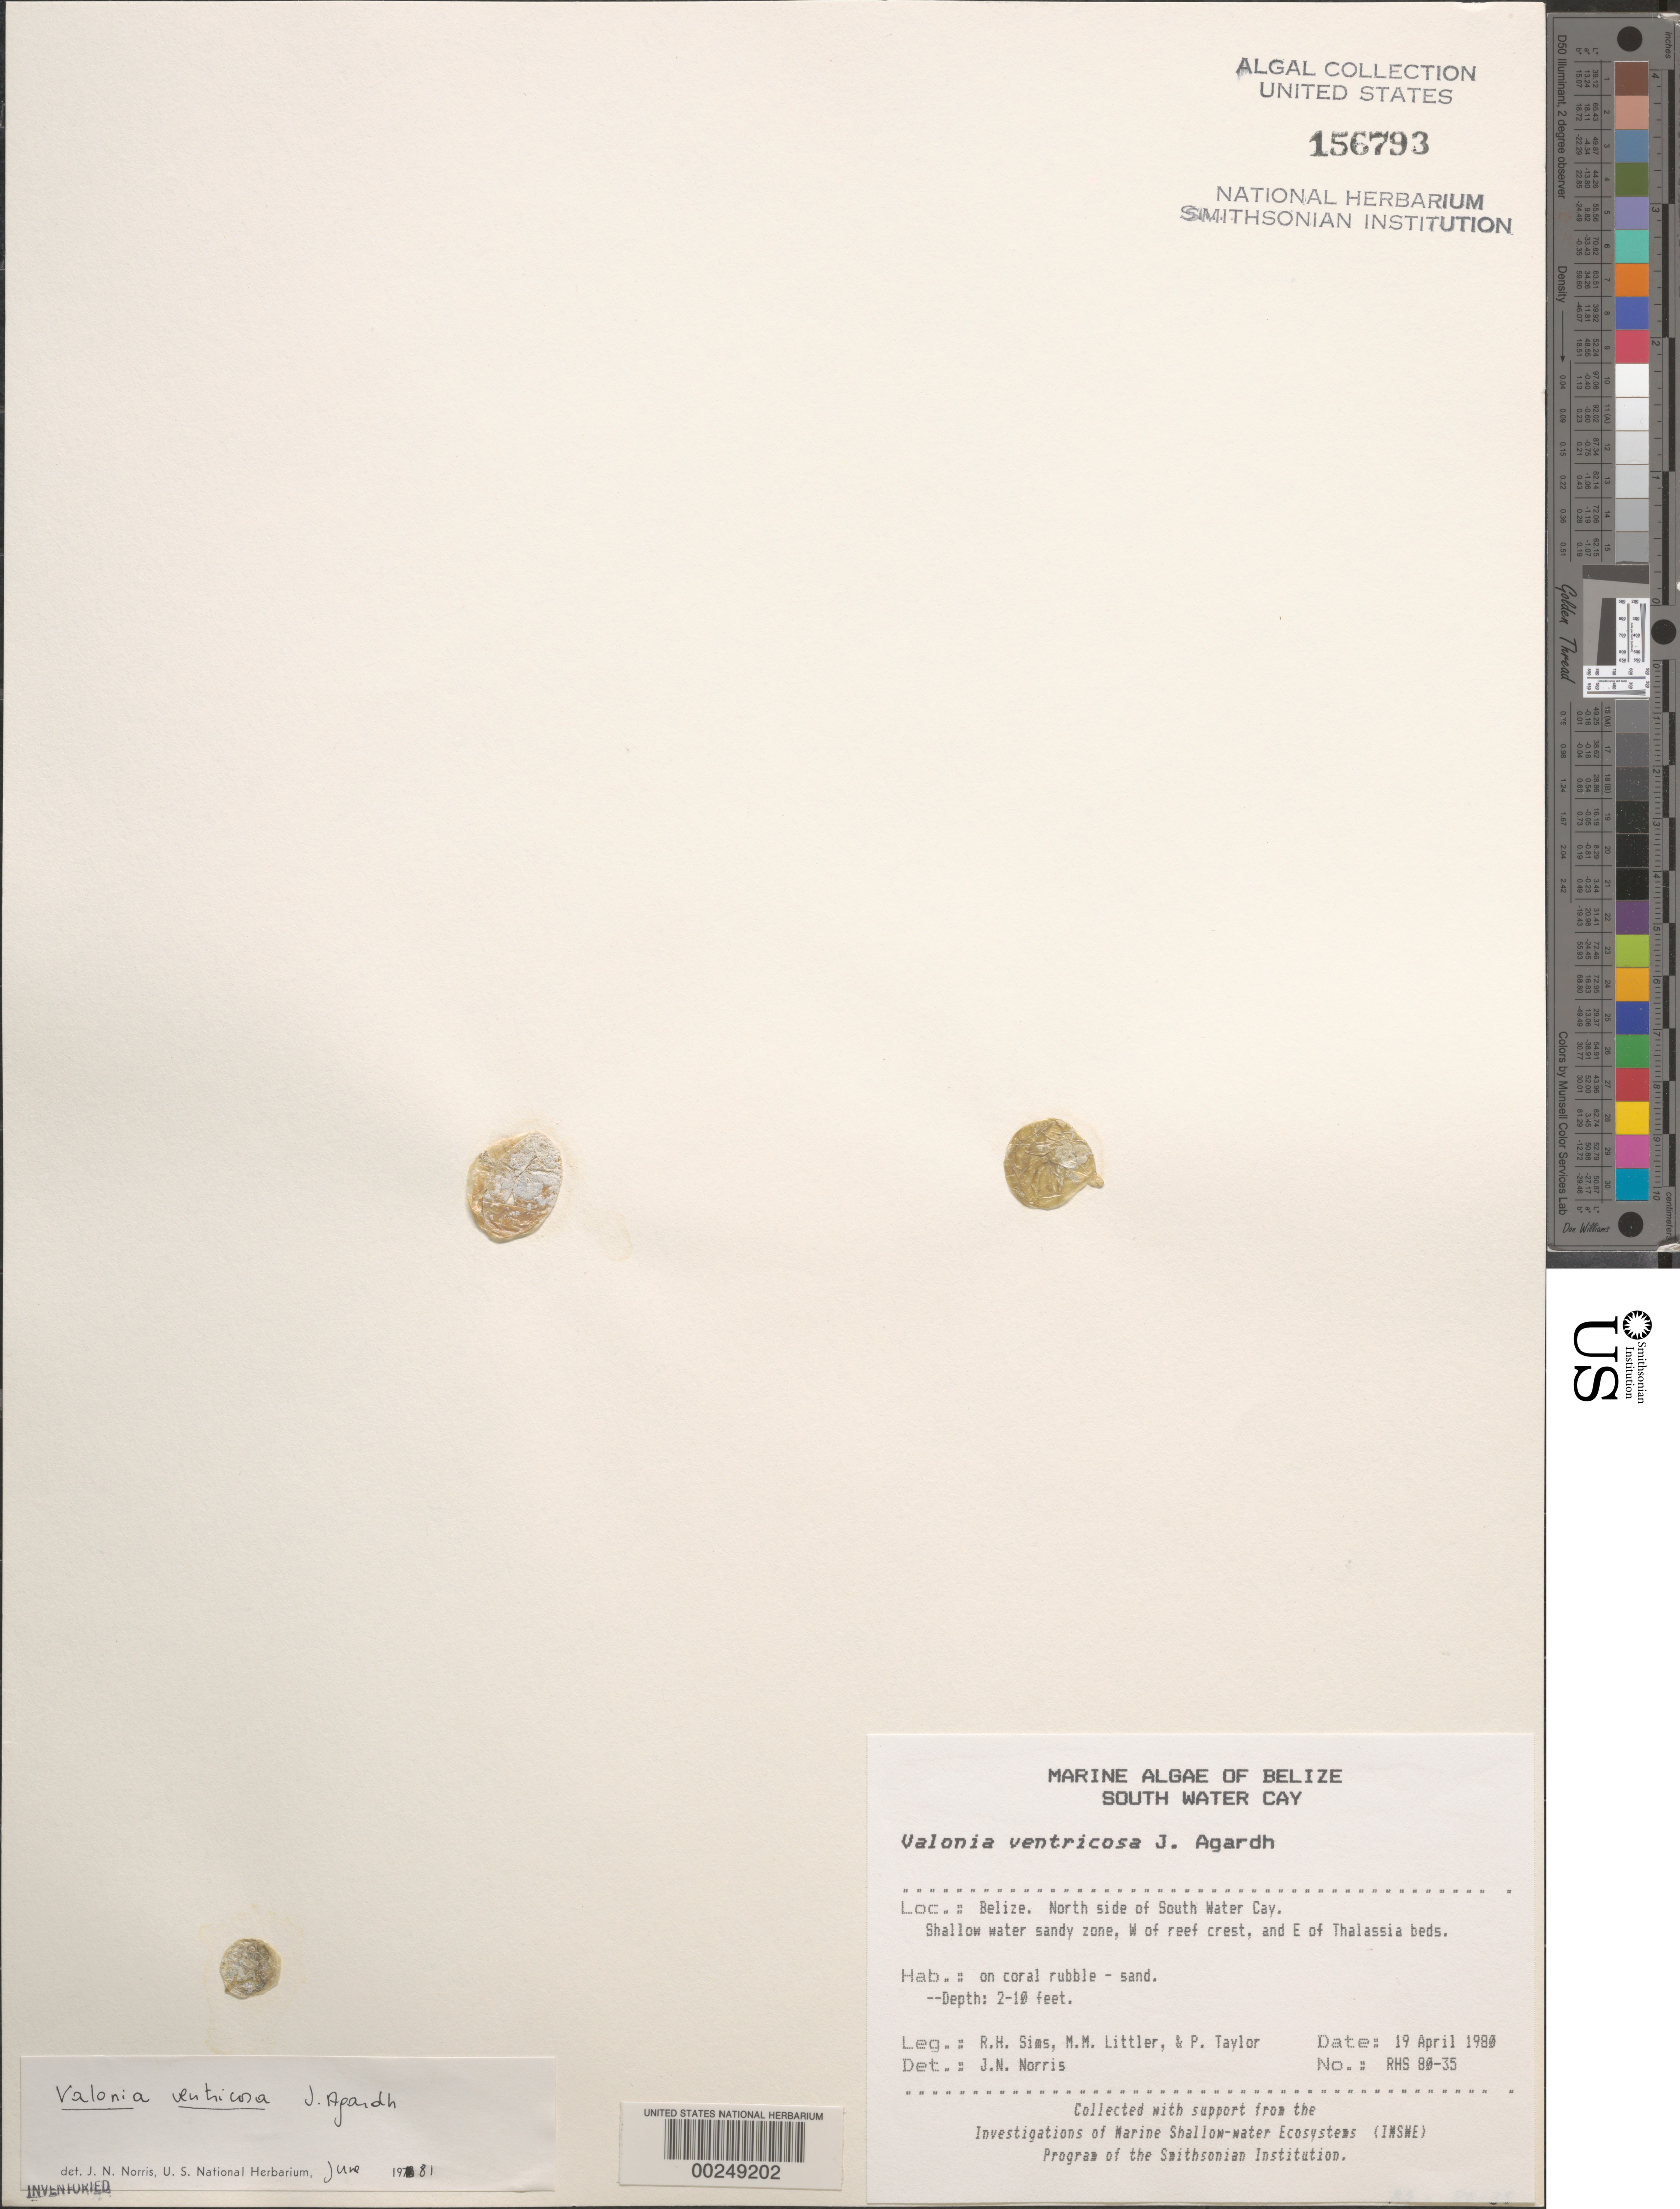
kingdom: Plantae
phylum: Chlorophyta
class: Ulvophyceae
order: Siphonocladales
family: Valoniaceae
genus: Valonia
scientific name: Valonia ventricosa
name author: J. Agardh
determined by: Norris, James N.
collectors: R. H. Sims, M. M. Littler & P. R. Taylor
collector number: RHS 80-35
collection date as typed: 19 Apr 1980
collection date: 1980-04-19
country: Belize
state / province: Stann Creek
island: South Water Cay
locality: North side of South Water Cay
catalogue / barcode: US 156793